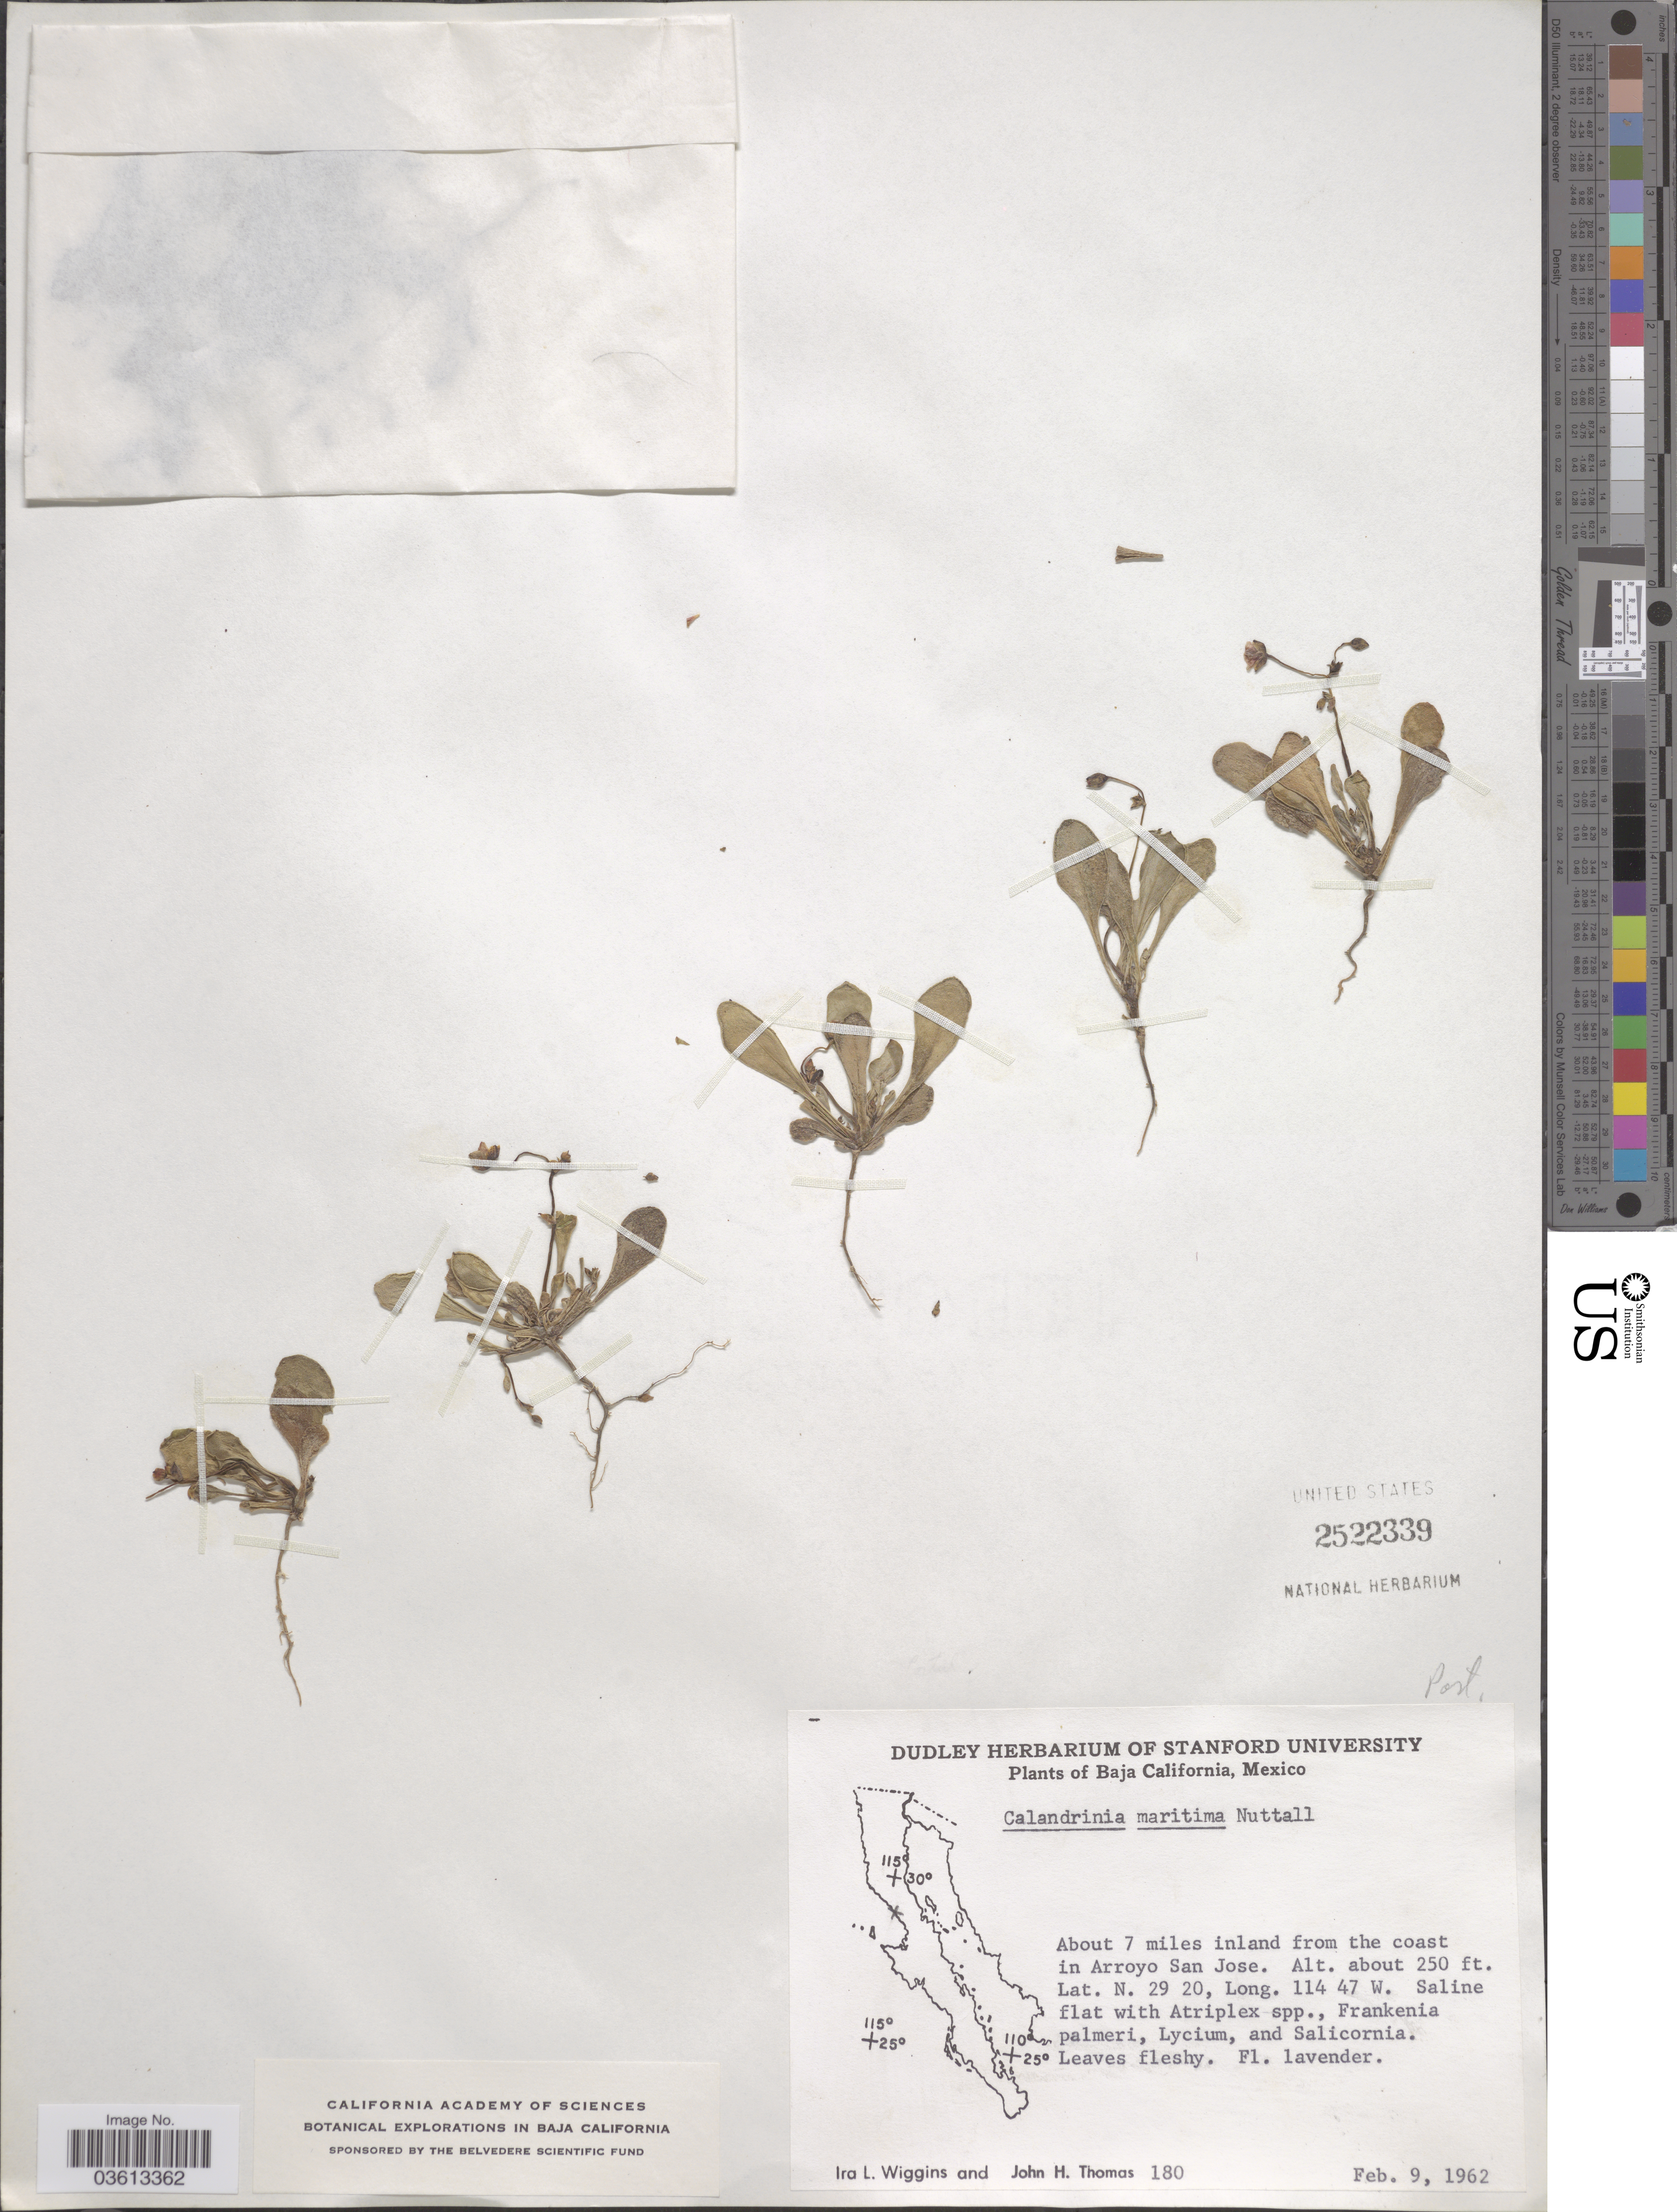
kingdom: Plantae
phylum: Tracheophyta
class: Magnoliopsida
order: Caryophyllales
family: Montiaceae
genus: Cistanthe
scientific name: Cistanthe maritima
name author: (Nutt.) Carolin ex Hershk.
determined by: Strong, Mark T., (BOT), Smithsonian Institution - National Museum of Natural History (UNITED STATES)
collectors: I. L. Wiggins & J. H. Thomas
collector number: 180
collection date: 1962-02-09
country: Mexico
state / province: Baja California Sur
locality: About 7 miles inland from the coast in Arroyo San Jose.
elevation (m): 76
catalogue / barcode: US 2522339